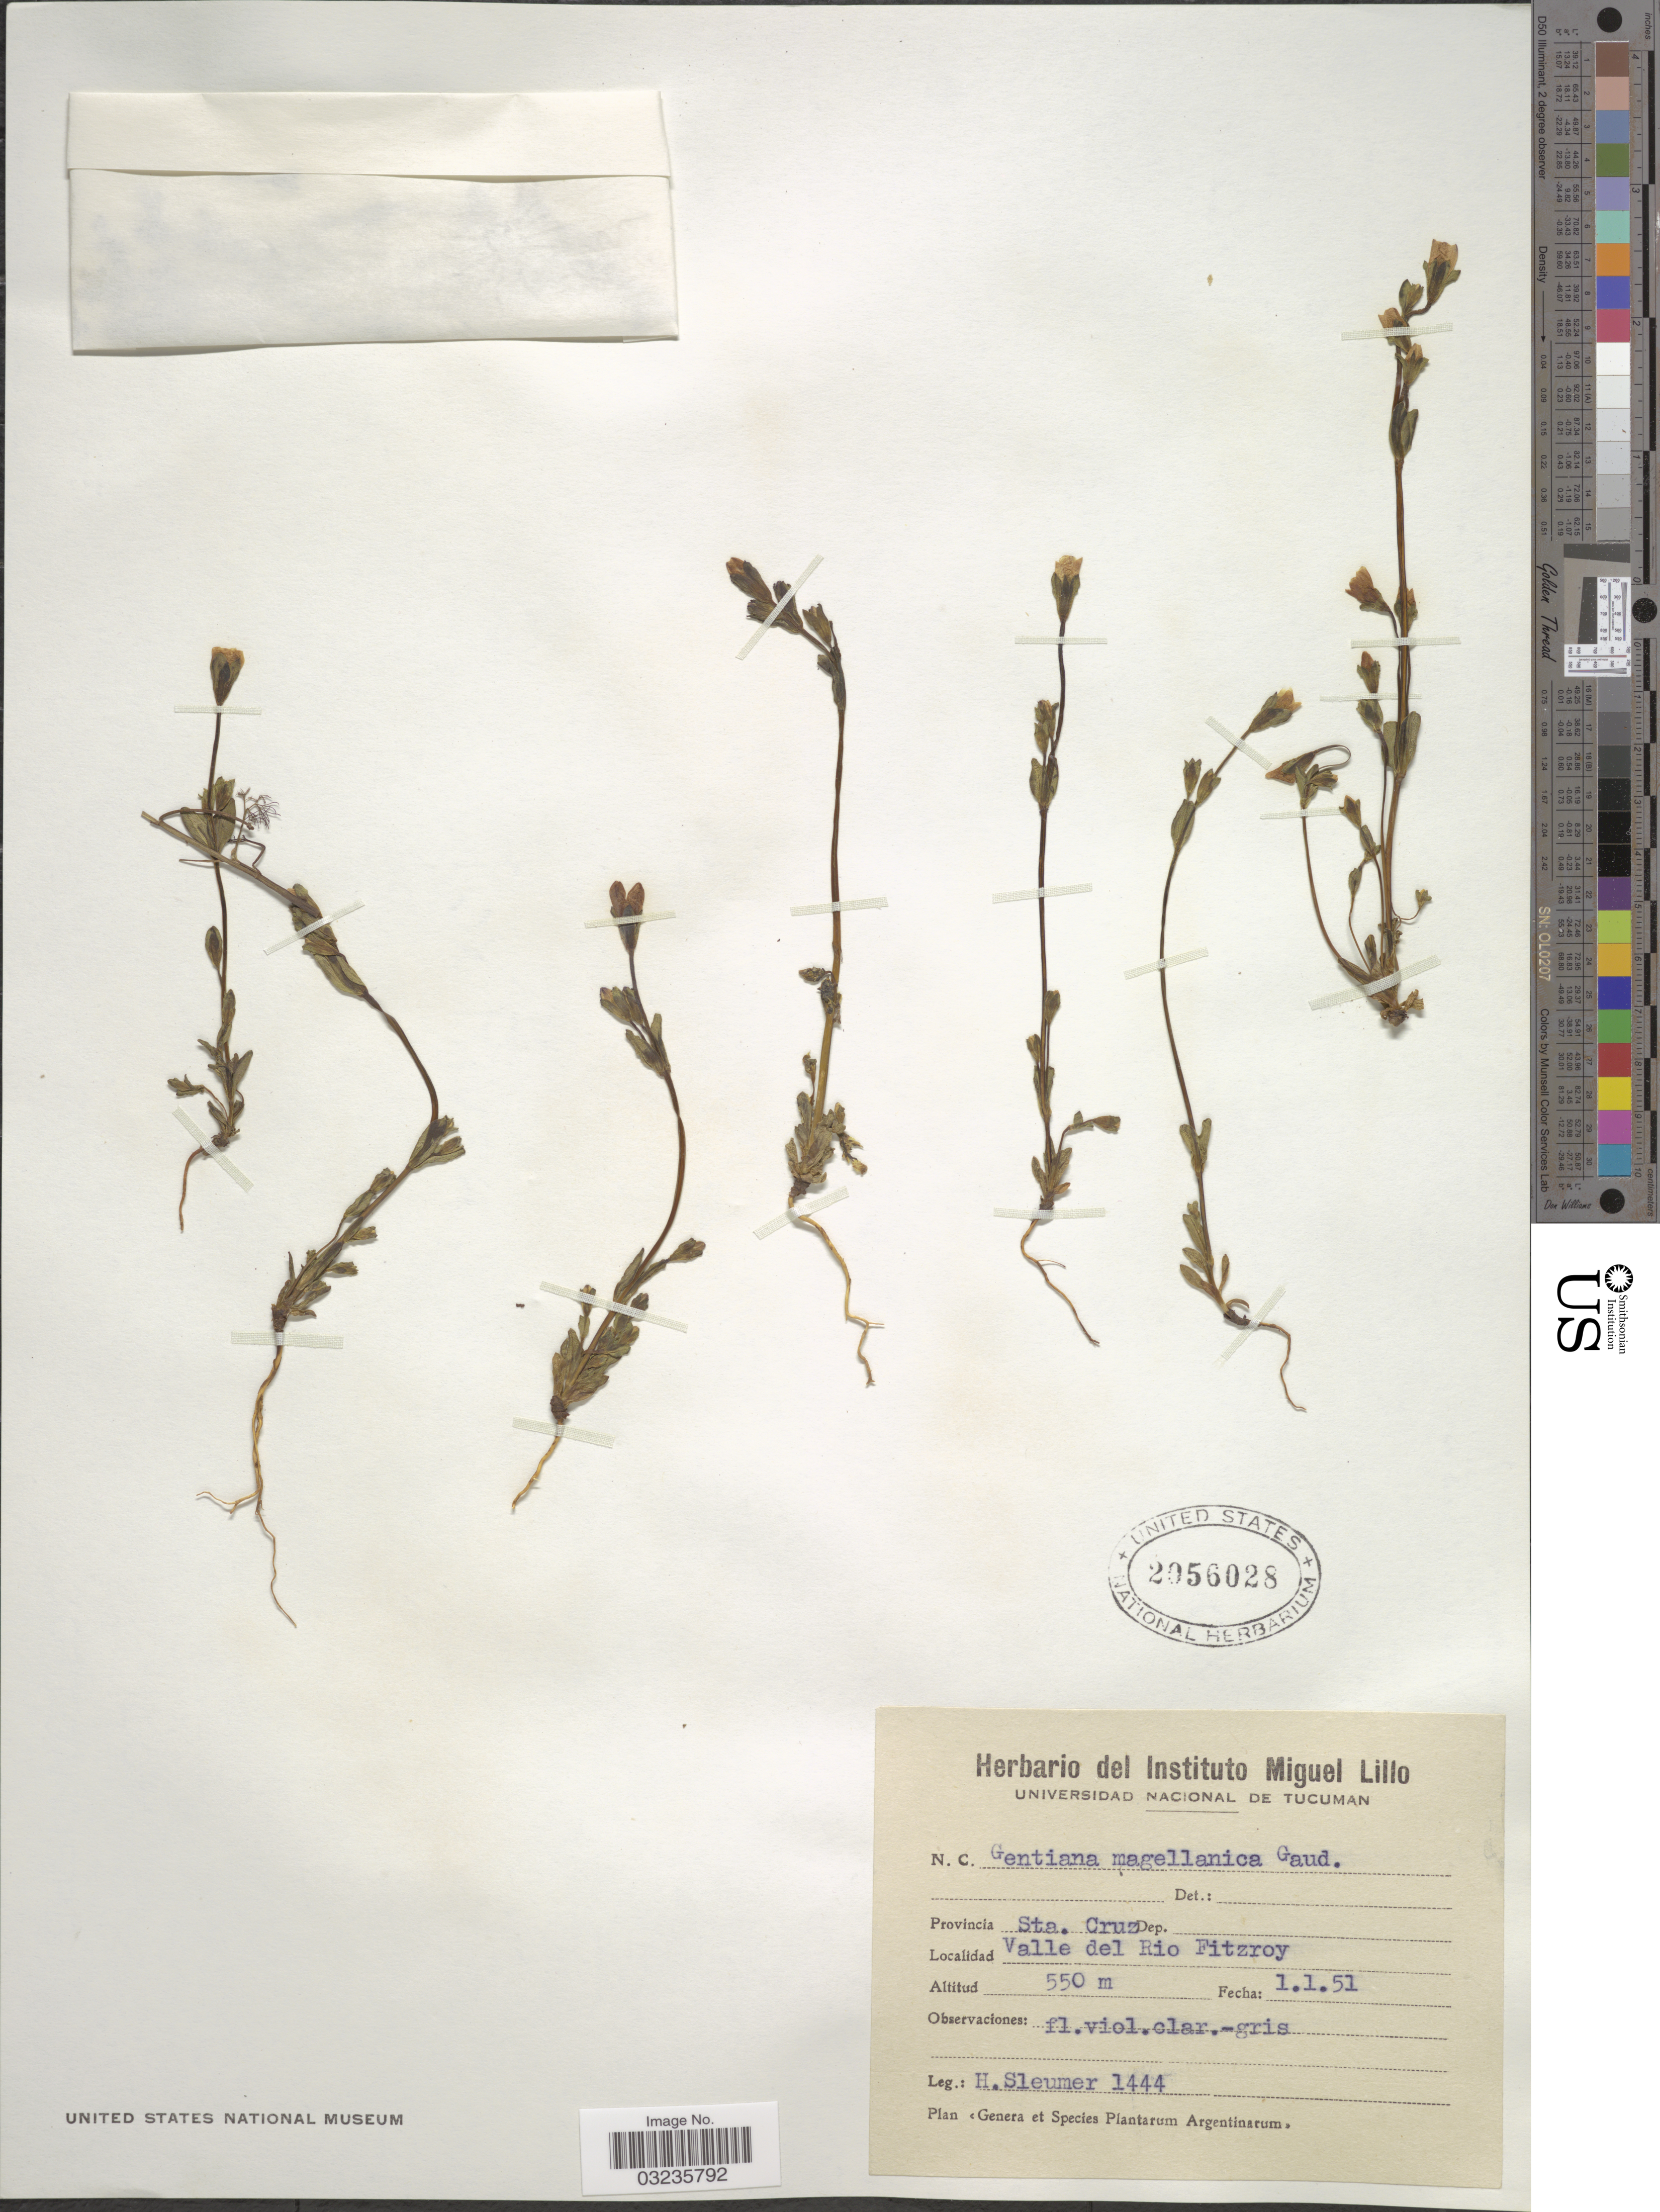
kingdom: Plantae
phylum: Tracheophyta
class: Magnoliopsida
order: Gentianales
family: Gentianaceae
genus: Gentiana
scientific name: Gentiana magellanica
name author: Gaudich.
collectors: H. O. Sleumer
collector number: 1444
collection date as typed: Transcribed d/m/y: 1/1/51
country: Argentina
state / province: Santa Cruz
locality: Provincia Sta. Cruz. Valle del Rio Fitzroy.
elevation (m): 550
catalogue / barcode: US 2056028